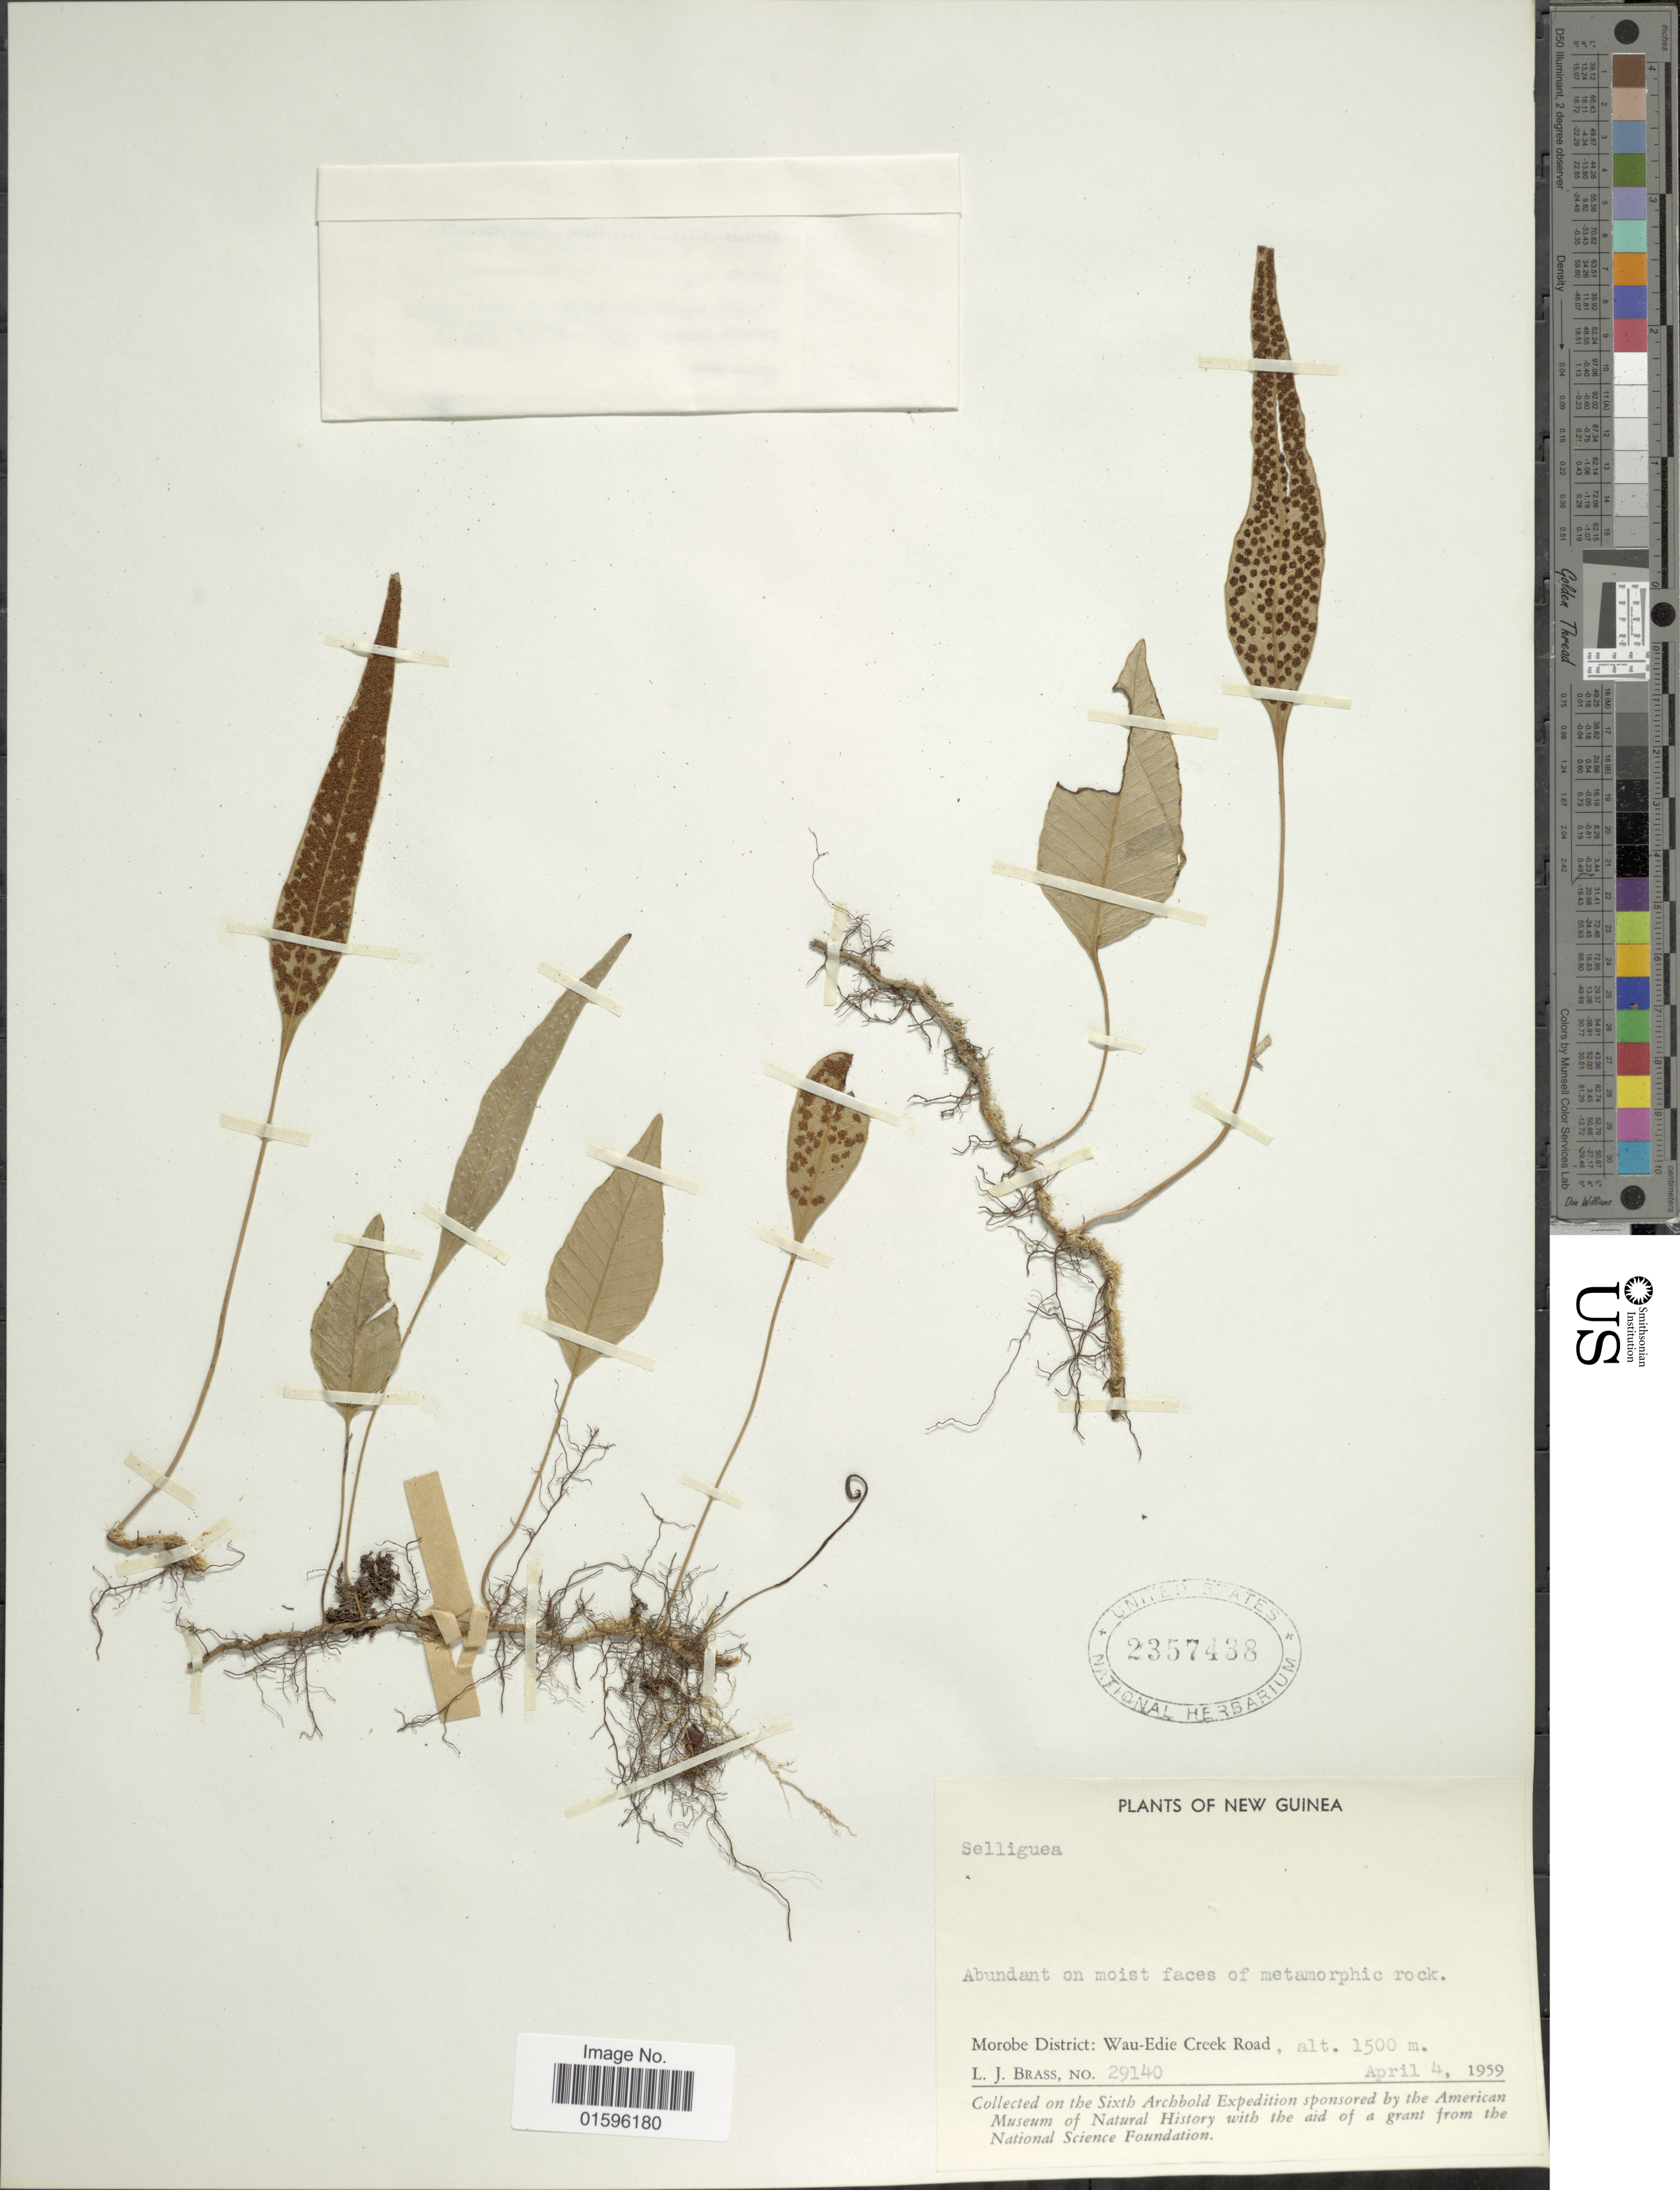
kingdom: Plantae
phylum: Tracheophyta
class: Polypodiopsida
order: Polypodiales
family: Polypodiaceae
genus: Polypodium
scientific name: Polypodium sp.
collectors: L. J. Brass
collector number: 29140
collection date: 1959-04-04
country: Papua New Guinea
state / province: Morobe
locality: New Guinea, Morobe District; Wau-Edie Creek Road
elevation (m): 1500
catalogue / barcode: US 2357438